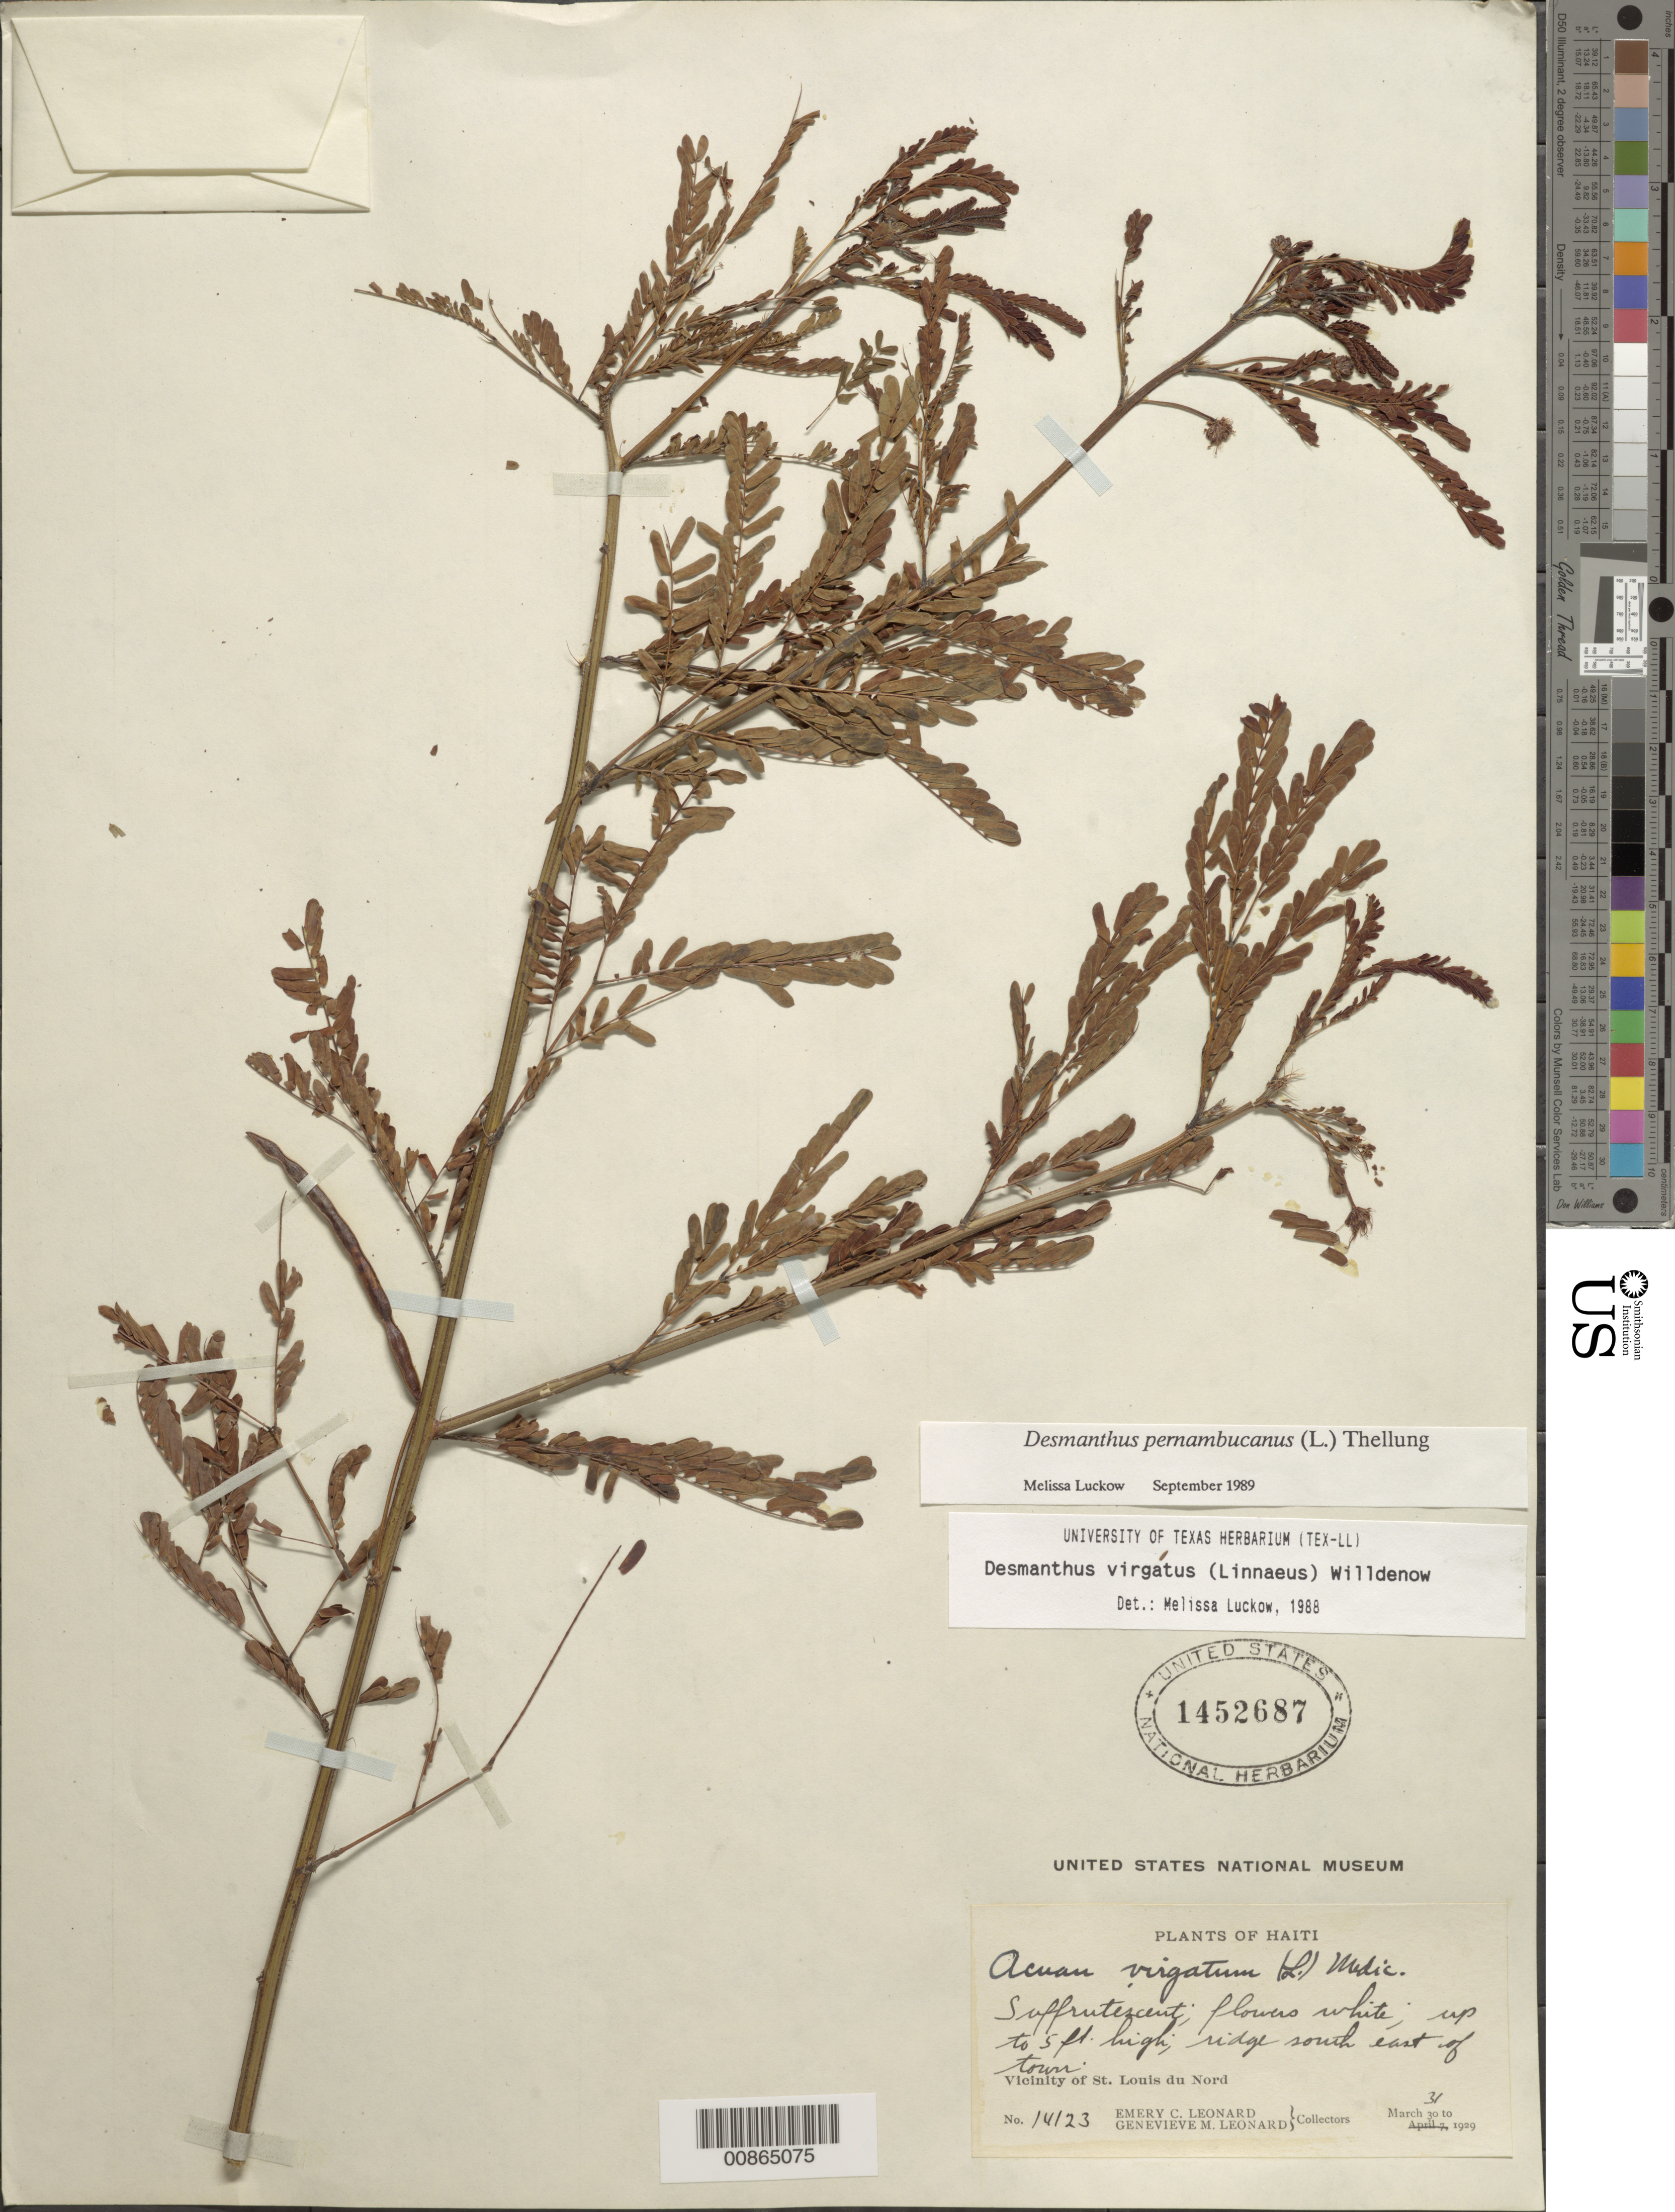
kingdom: Plantae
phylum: Tracheophyta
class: Magnoliopsida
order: Fabales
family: Fabaceae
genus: Desmanthus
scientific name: Desmanthus pernambucanus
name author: (L.) Thell.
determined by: Luckow, M. A.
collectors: E. C. Leonard & G. M. Leonard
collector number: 14123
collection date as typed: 31 Mar 1929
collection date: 1929-03-31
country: Haiti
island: Hispaniola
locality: Vicinity of St. Louis du Nord. Ridge south east of town.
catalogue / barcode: US 1452687